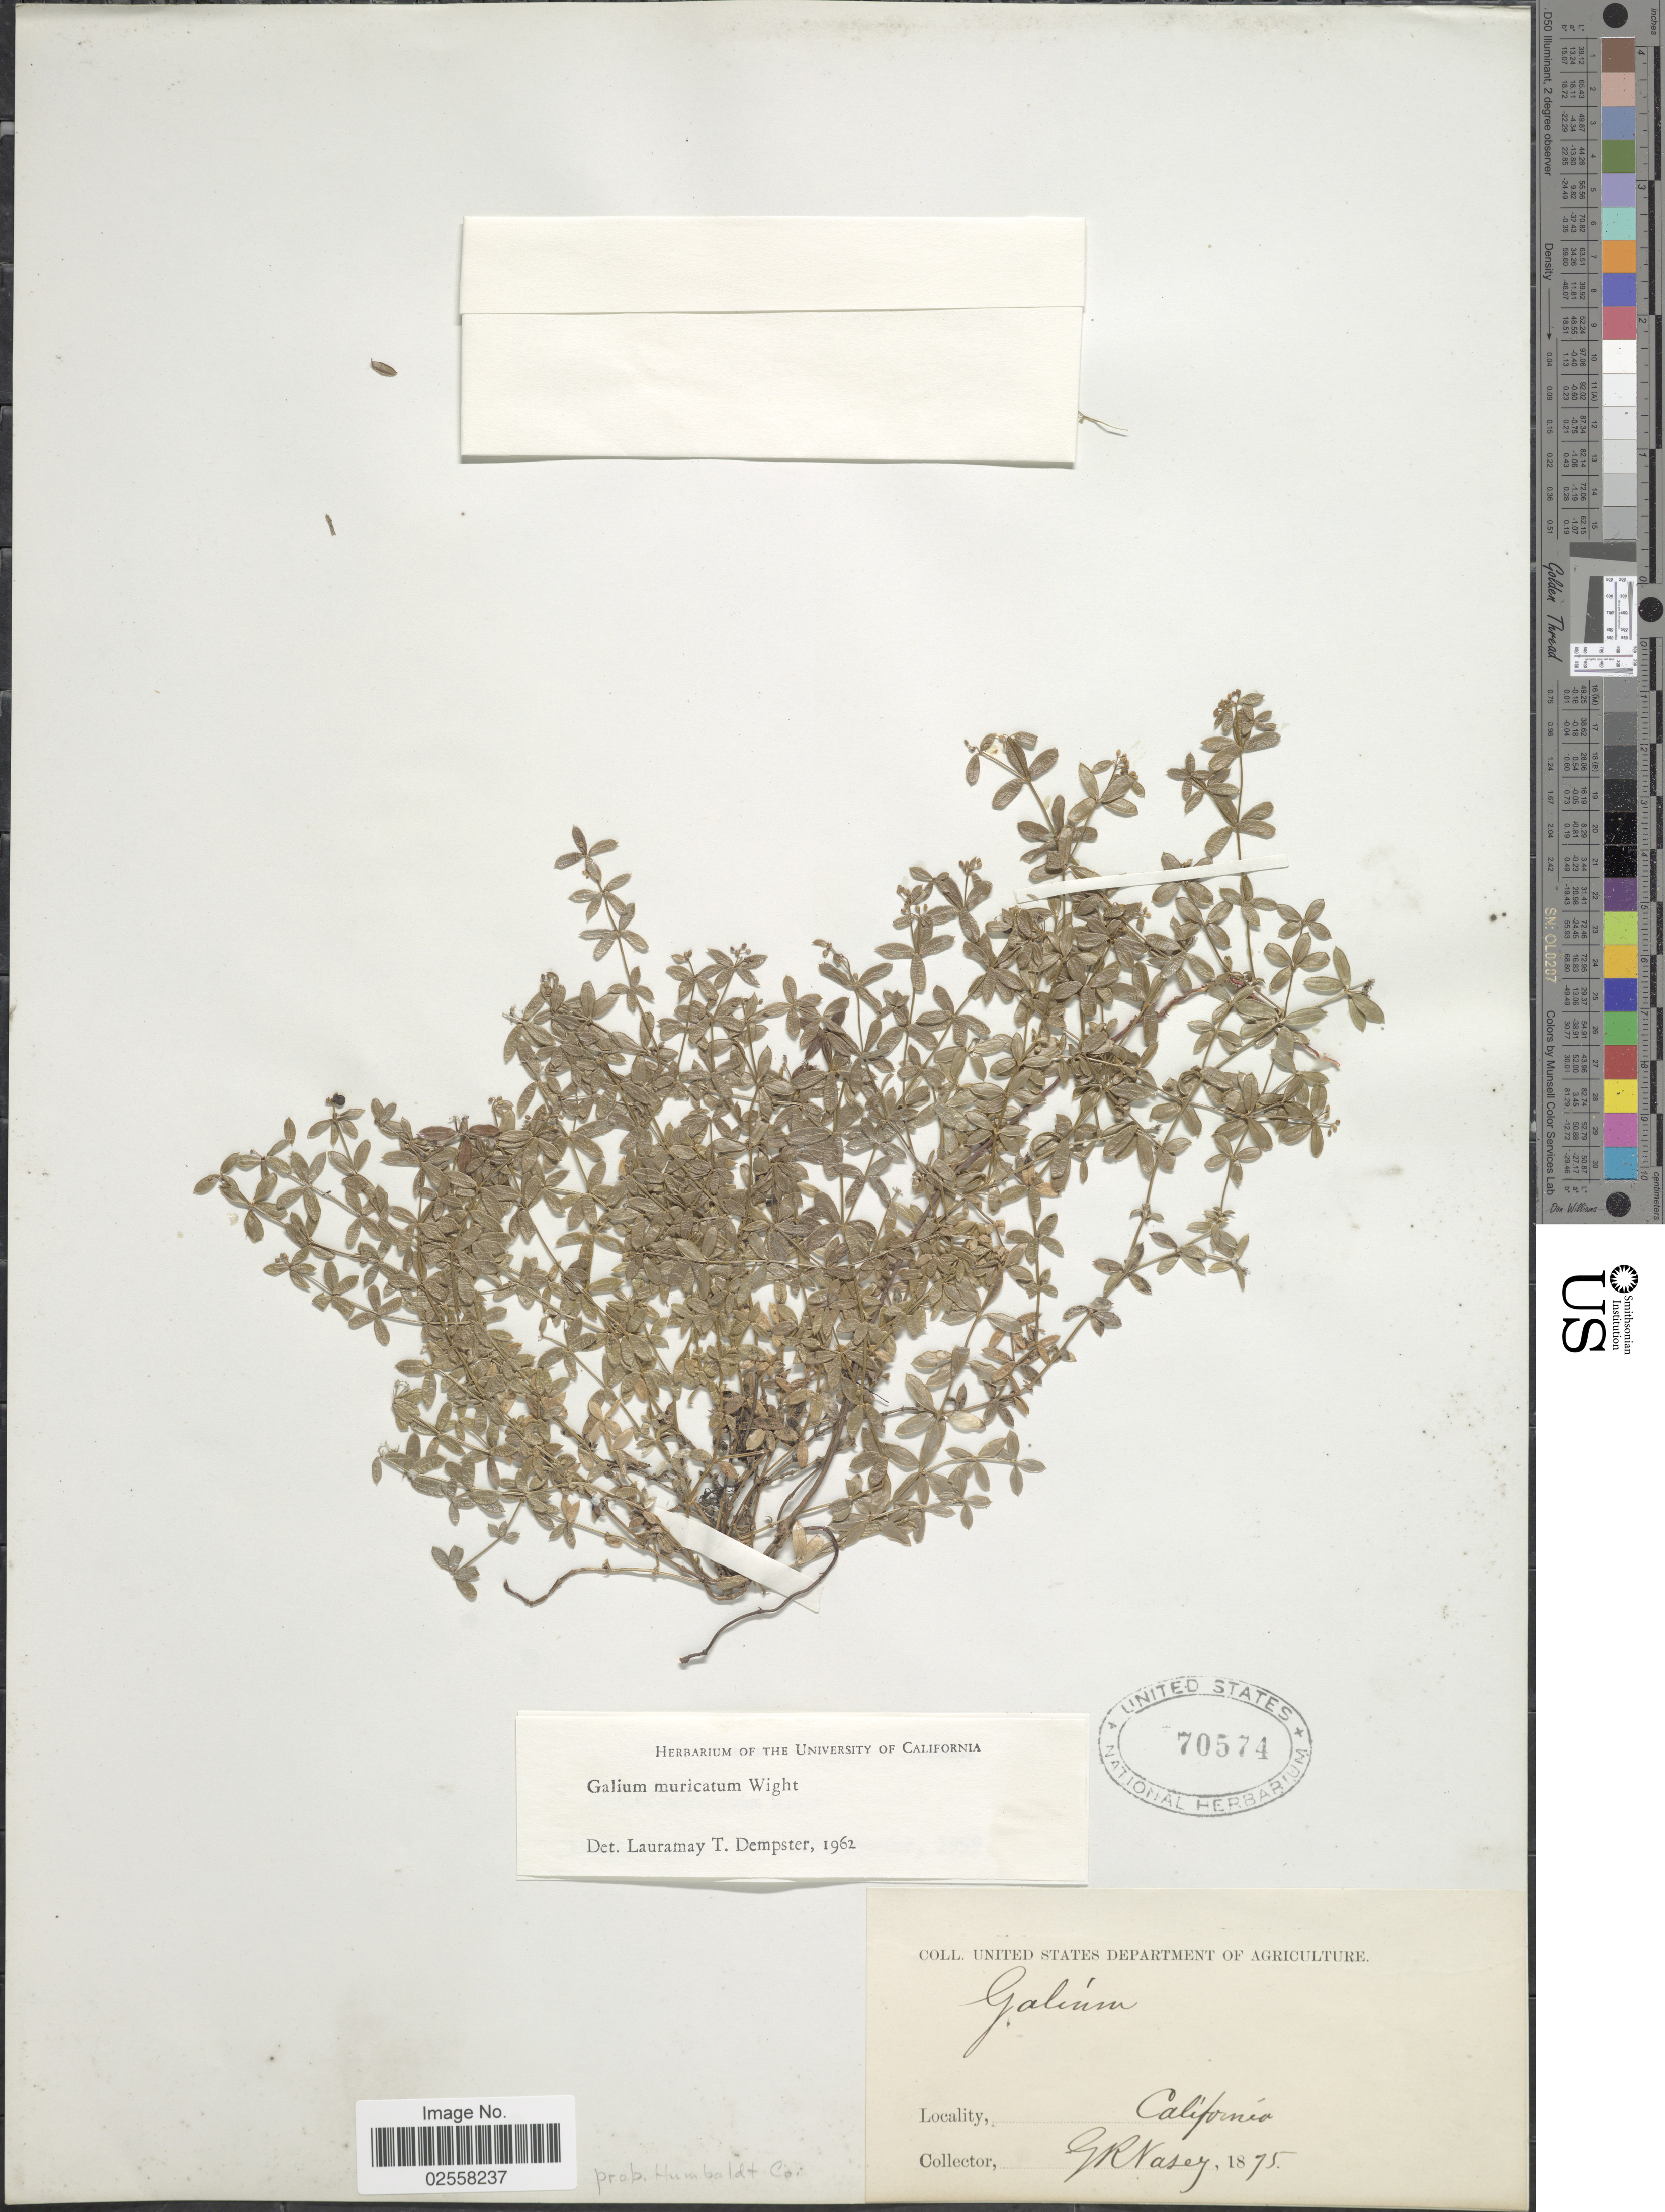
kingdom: Plantae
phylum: Tracheophyta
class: Magnoliopsida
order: Gentianales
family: Rubiaceae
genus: Galium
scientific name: Galium muricatum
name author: W. Wight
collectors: G. R. Vasey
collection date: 1875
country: United States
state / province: California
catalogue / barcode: US 70574